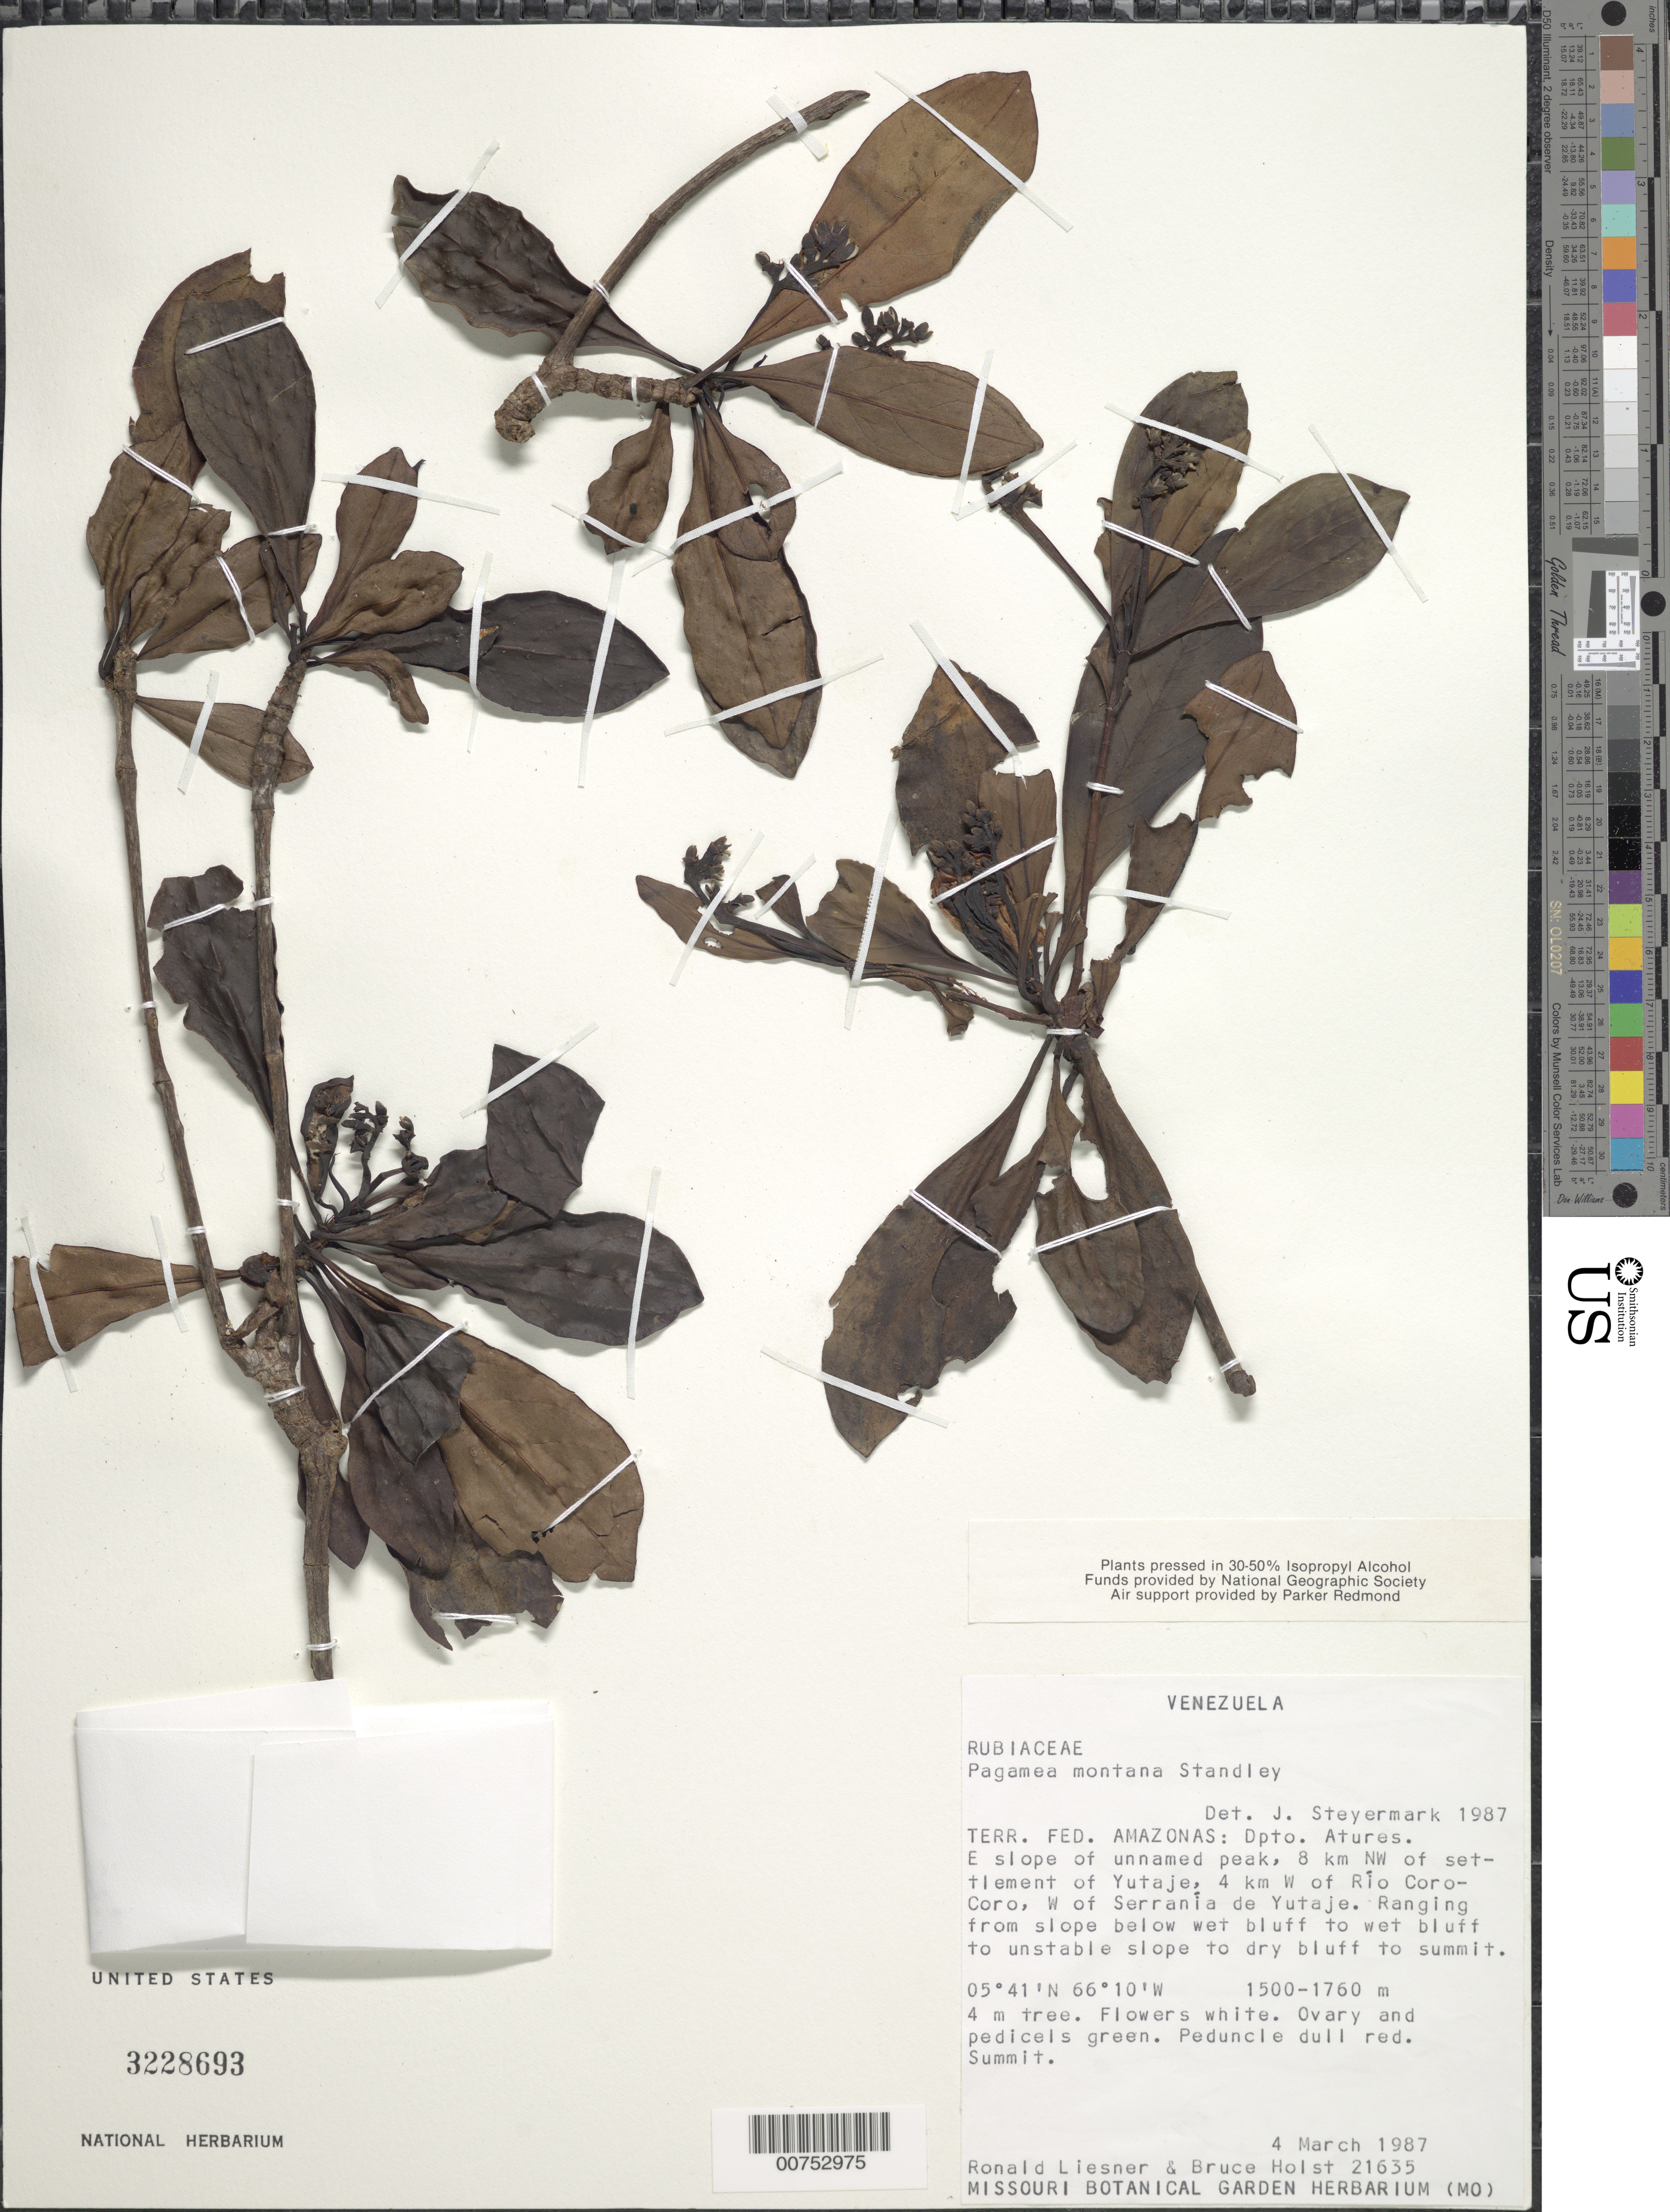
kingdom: Plantae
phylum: Tracheophyta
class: Magnoliopsida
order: Gentianales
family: Rubiaceae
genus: Pagamea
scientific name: Pagamea montana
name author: Gleason & Standl.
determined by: Steyermark, Julian A., (VEN)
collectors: R. L. Liesner & B. Holst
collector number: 21635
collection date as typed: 4-Mar-87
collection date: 1987-03-04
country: Venezuela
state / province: Amazonas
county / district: Atures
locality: Yutajé settlement, 8 km NW of; 4 km W of Río Coro-Coro, W of Serrania de Yutajé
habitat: Summit; ranging from slope below wet bluff to wet bluff to unstable slope to dry bluff to summit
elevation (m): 1500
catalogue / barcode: US 3228693